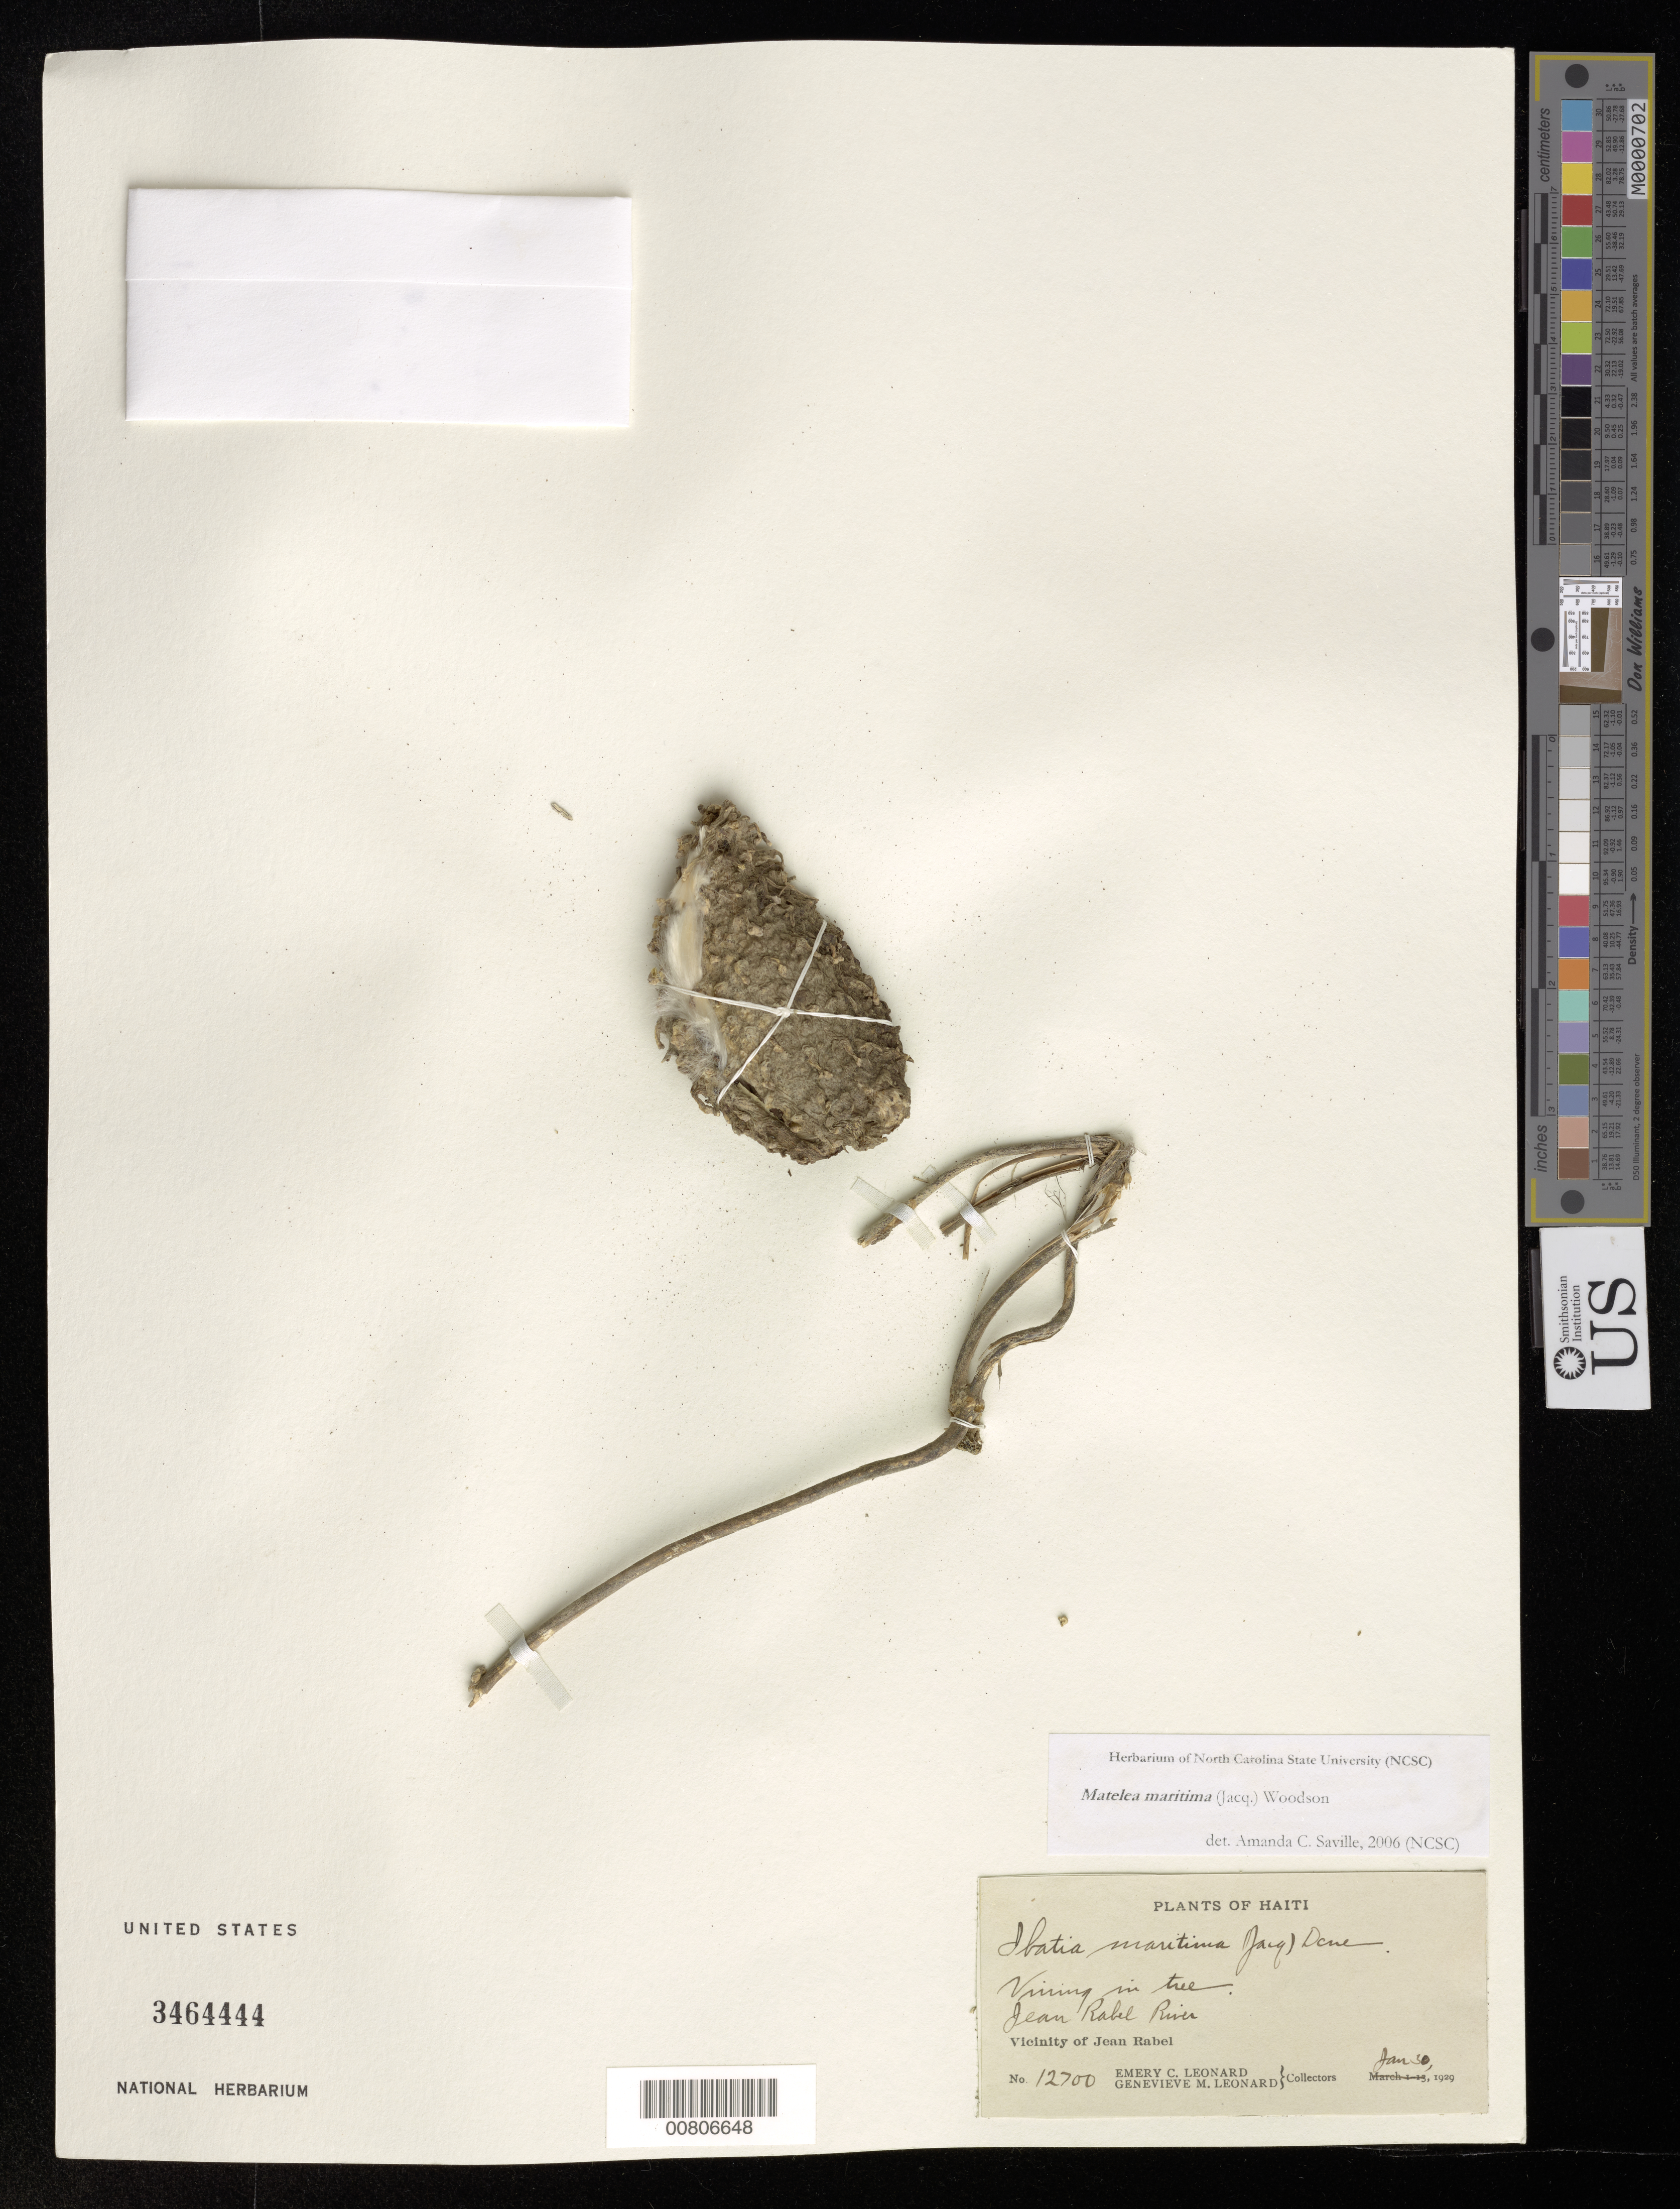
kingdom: Plantae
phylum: Tracheophyta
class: Magnoliopsida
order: Gentianales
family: Apocynaceae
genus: Matelea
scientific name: Matelea maritima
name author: (Jacq.) Woodson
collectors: E. C. Leonard & G. M. Leonard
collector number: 12700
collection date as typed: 30 Jan 1929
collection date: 1929-01-30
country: Haiti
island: Hispaniola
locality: Jeran Rabel River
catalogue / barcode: US 3464444